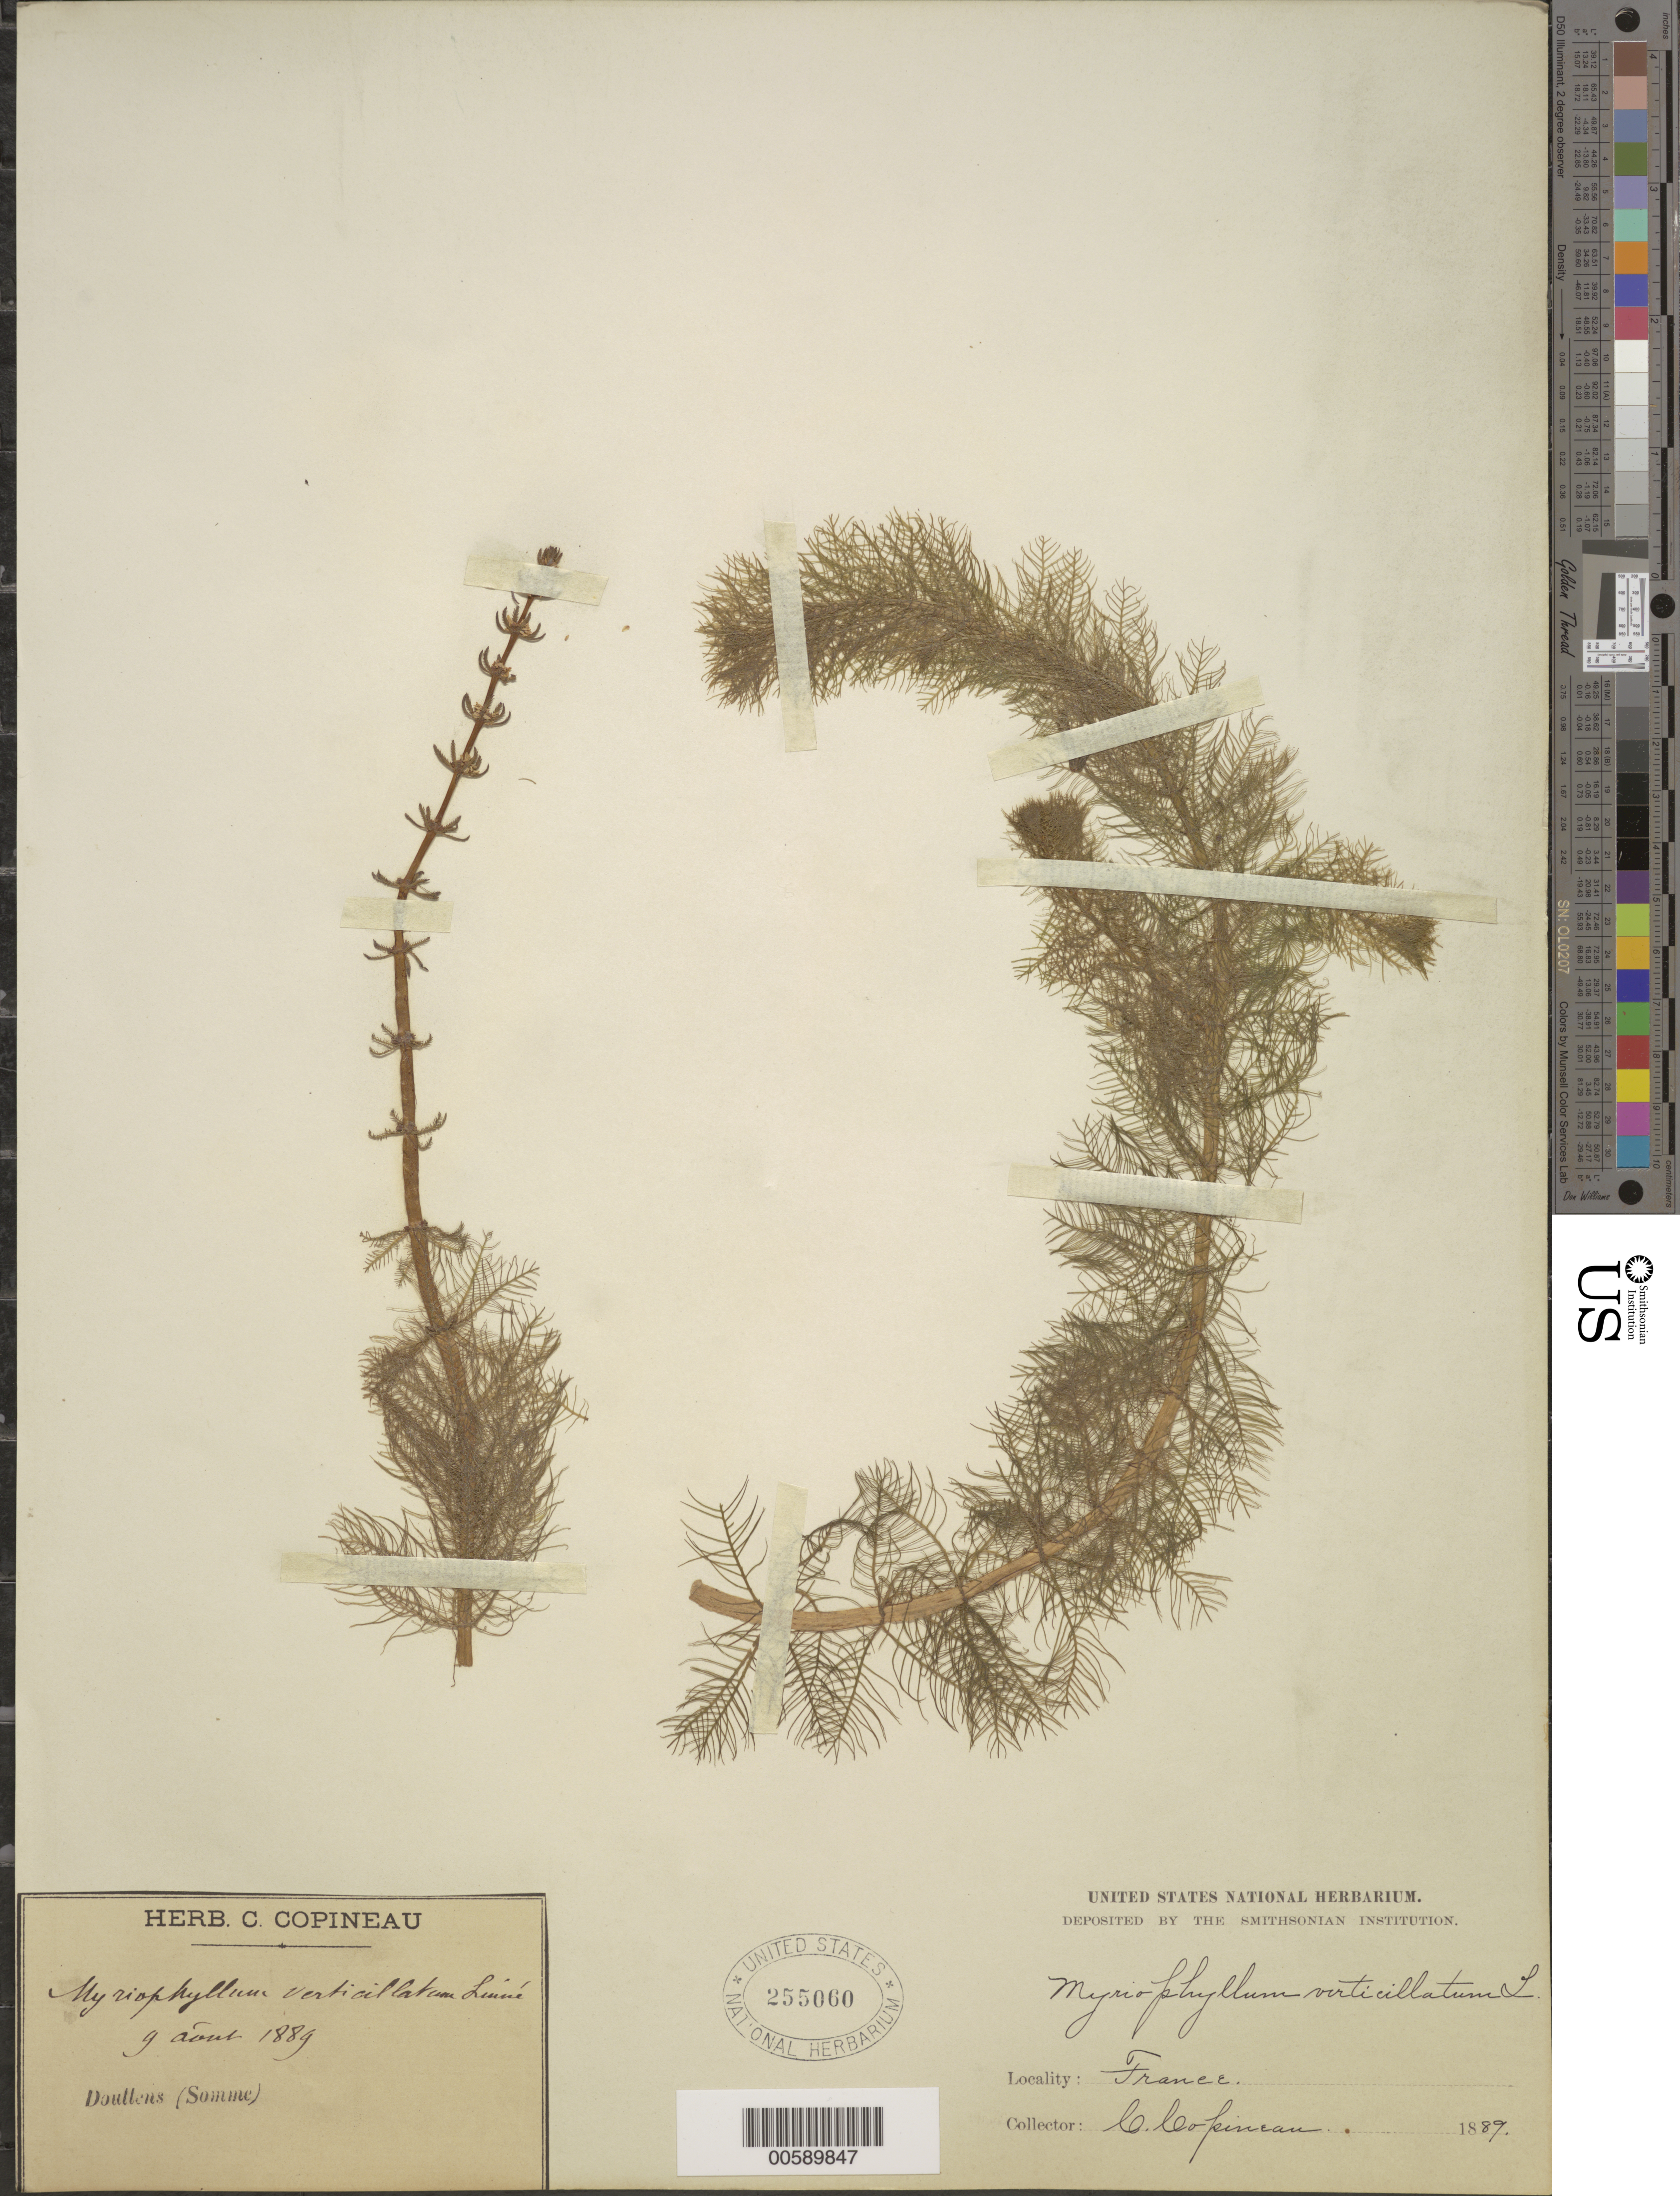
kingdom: Plantae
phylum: Tracheophyta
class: Magnoliopsida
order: Saxifragales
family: Haloragaceae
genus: Myriophyllum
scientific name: Myriophyllum verticillatum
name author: L.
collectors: C. Copineau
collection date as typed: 09 Aug 1889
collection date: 1889-08-09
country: France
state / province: Hauts-de-France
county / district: Somme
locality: Douttens, (Somme)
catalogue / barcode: US 255060